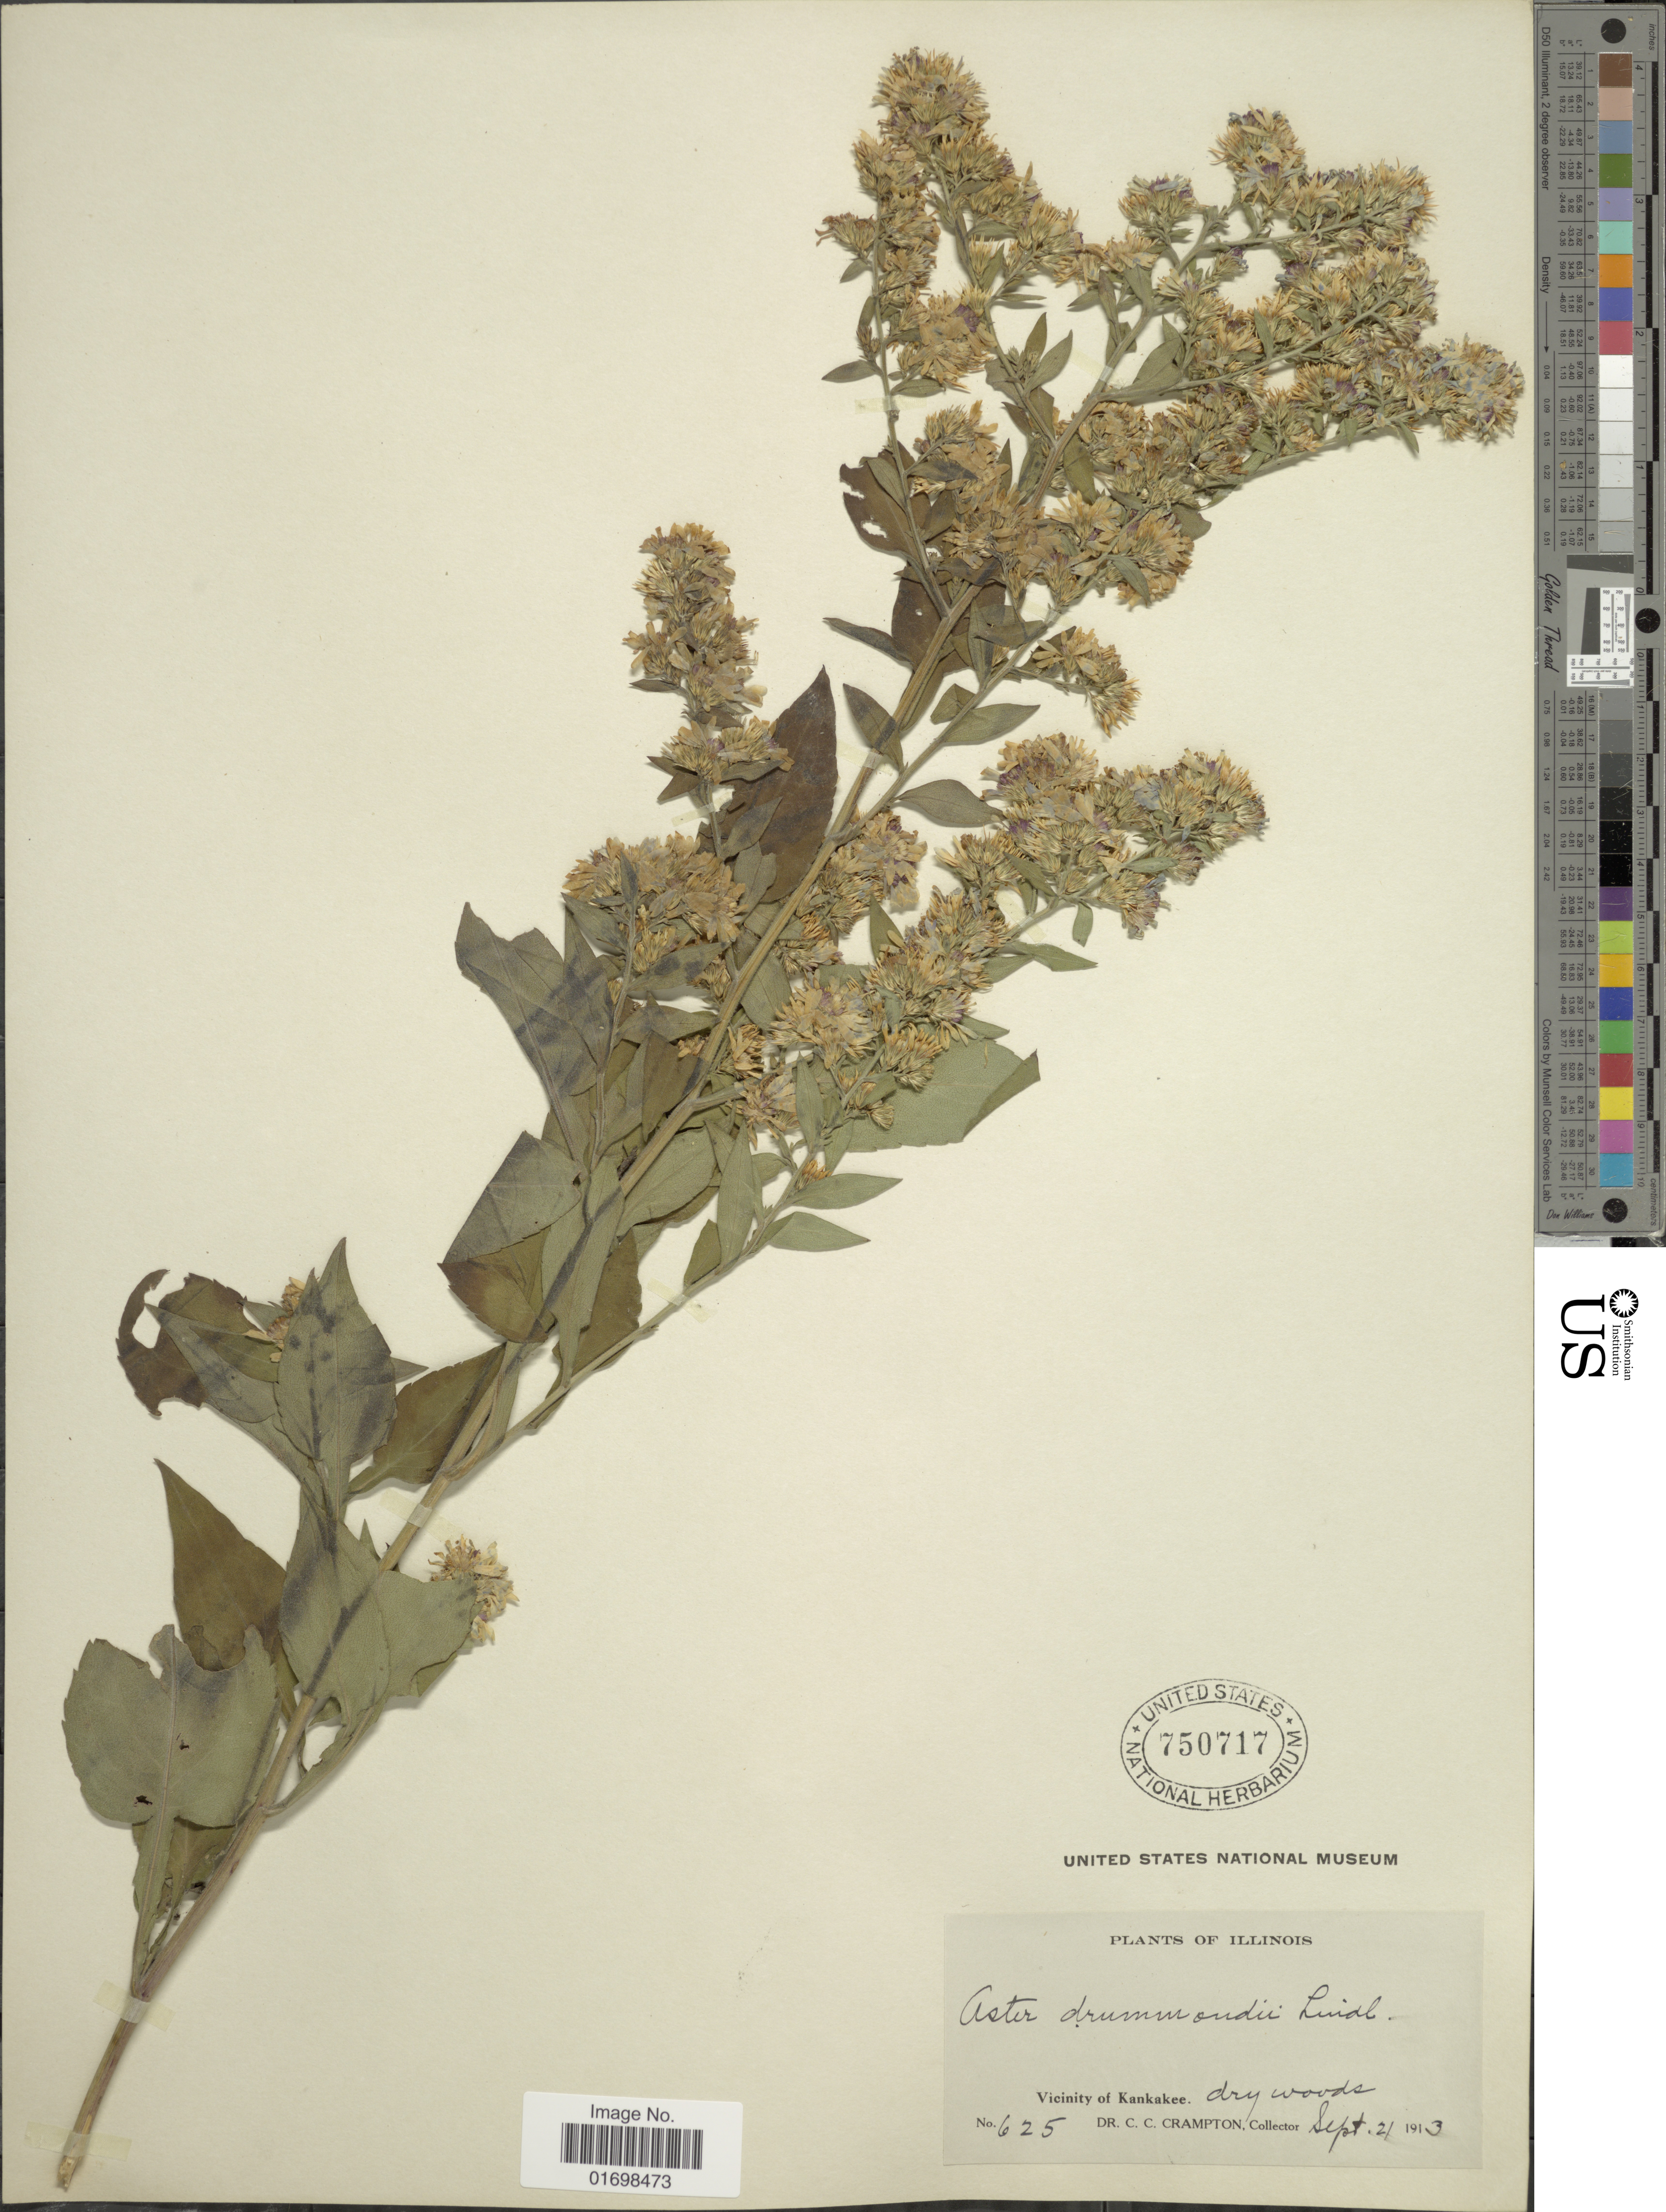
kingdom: Plantae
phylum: Tracheophyta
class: Magnoliopsida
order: Asterales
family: Asteraceae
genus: Symphyotrichum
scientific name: Symphyotrichum drummondii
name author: (Lindl.) G.L. Nesom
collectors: C. Crampton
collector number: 625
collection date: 1913-09-21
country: United States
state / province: Illinois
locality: Illinois, Vicinity of Kankakee.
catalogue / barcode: US 750717